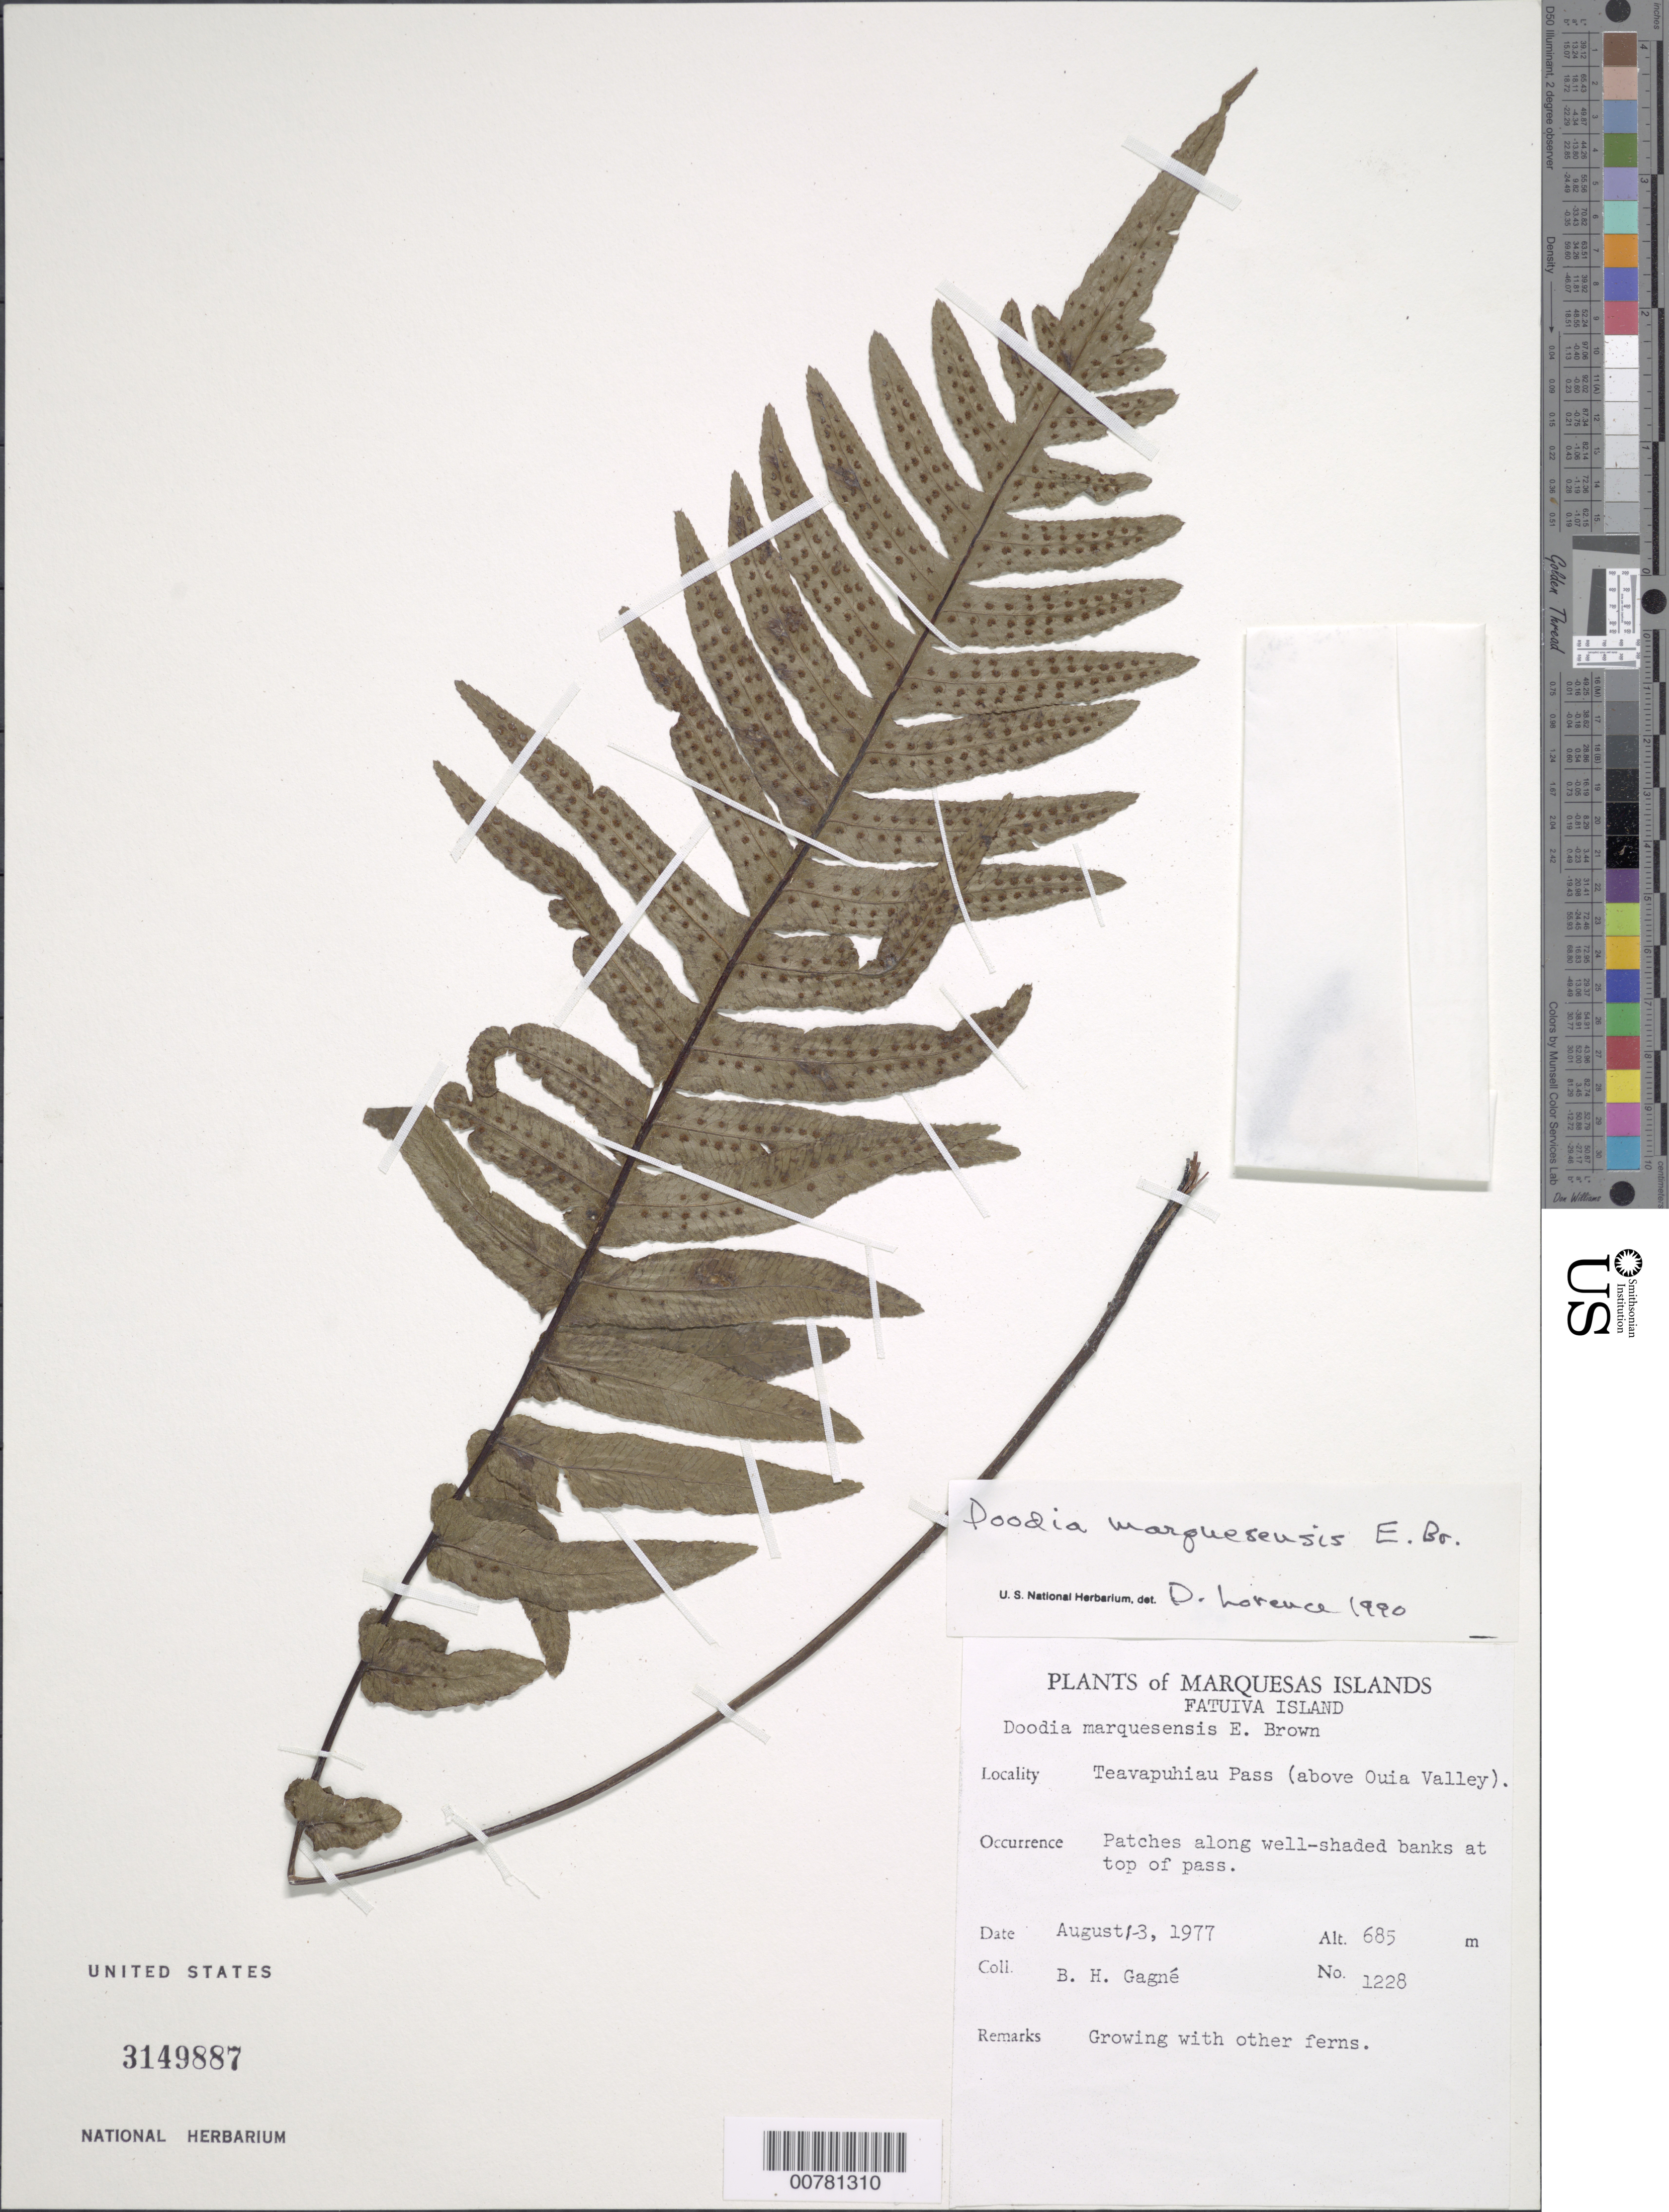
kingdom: Plantae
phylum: Tracheophyta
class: Polypodiopsida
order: Polypodiales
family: Blechnaceae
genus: Doodia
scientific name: Doodia marquesensis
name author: E.D. Br.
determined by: Lorence, David H., (PTBG), National Tropical Botanical Garden (UNITED STATES)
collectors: B. H. Gagné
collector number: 1228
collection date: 1977-08-01/1977-08-03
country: French Polynesia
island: Fatu Hiva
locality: Teavapuhiau Pass (above Ouia Valley)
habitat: Patches along well shaded banks at top of pass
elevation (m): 685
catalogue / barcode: US 3149887